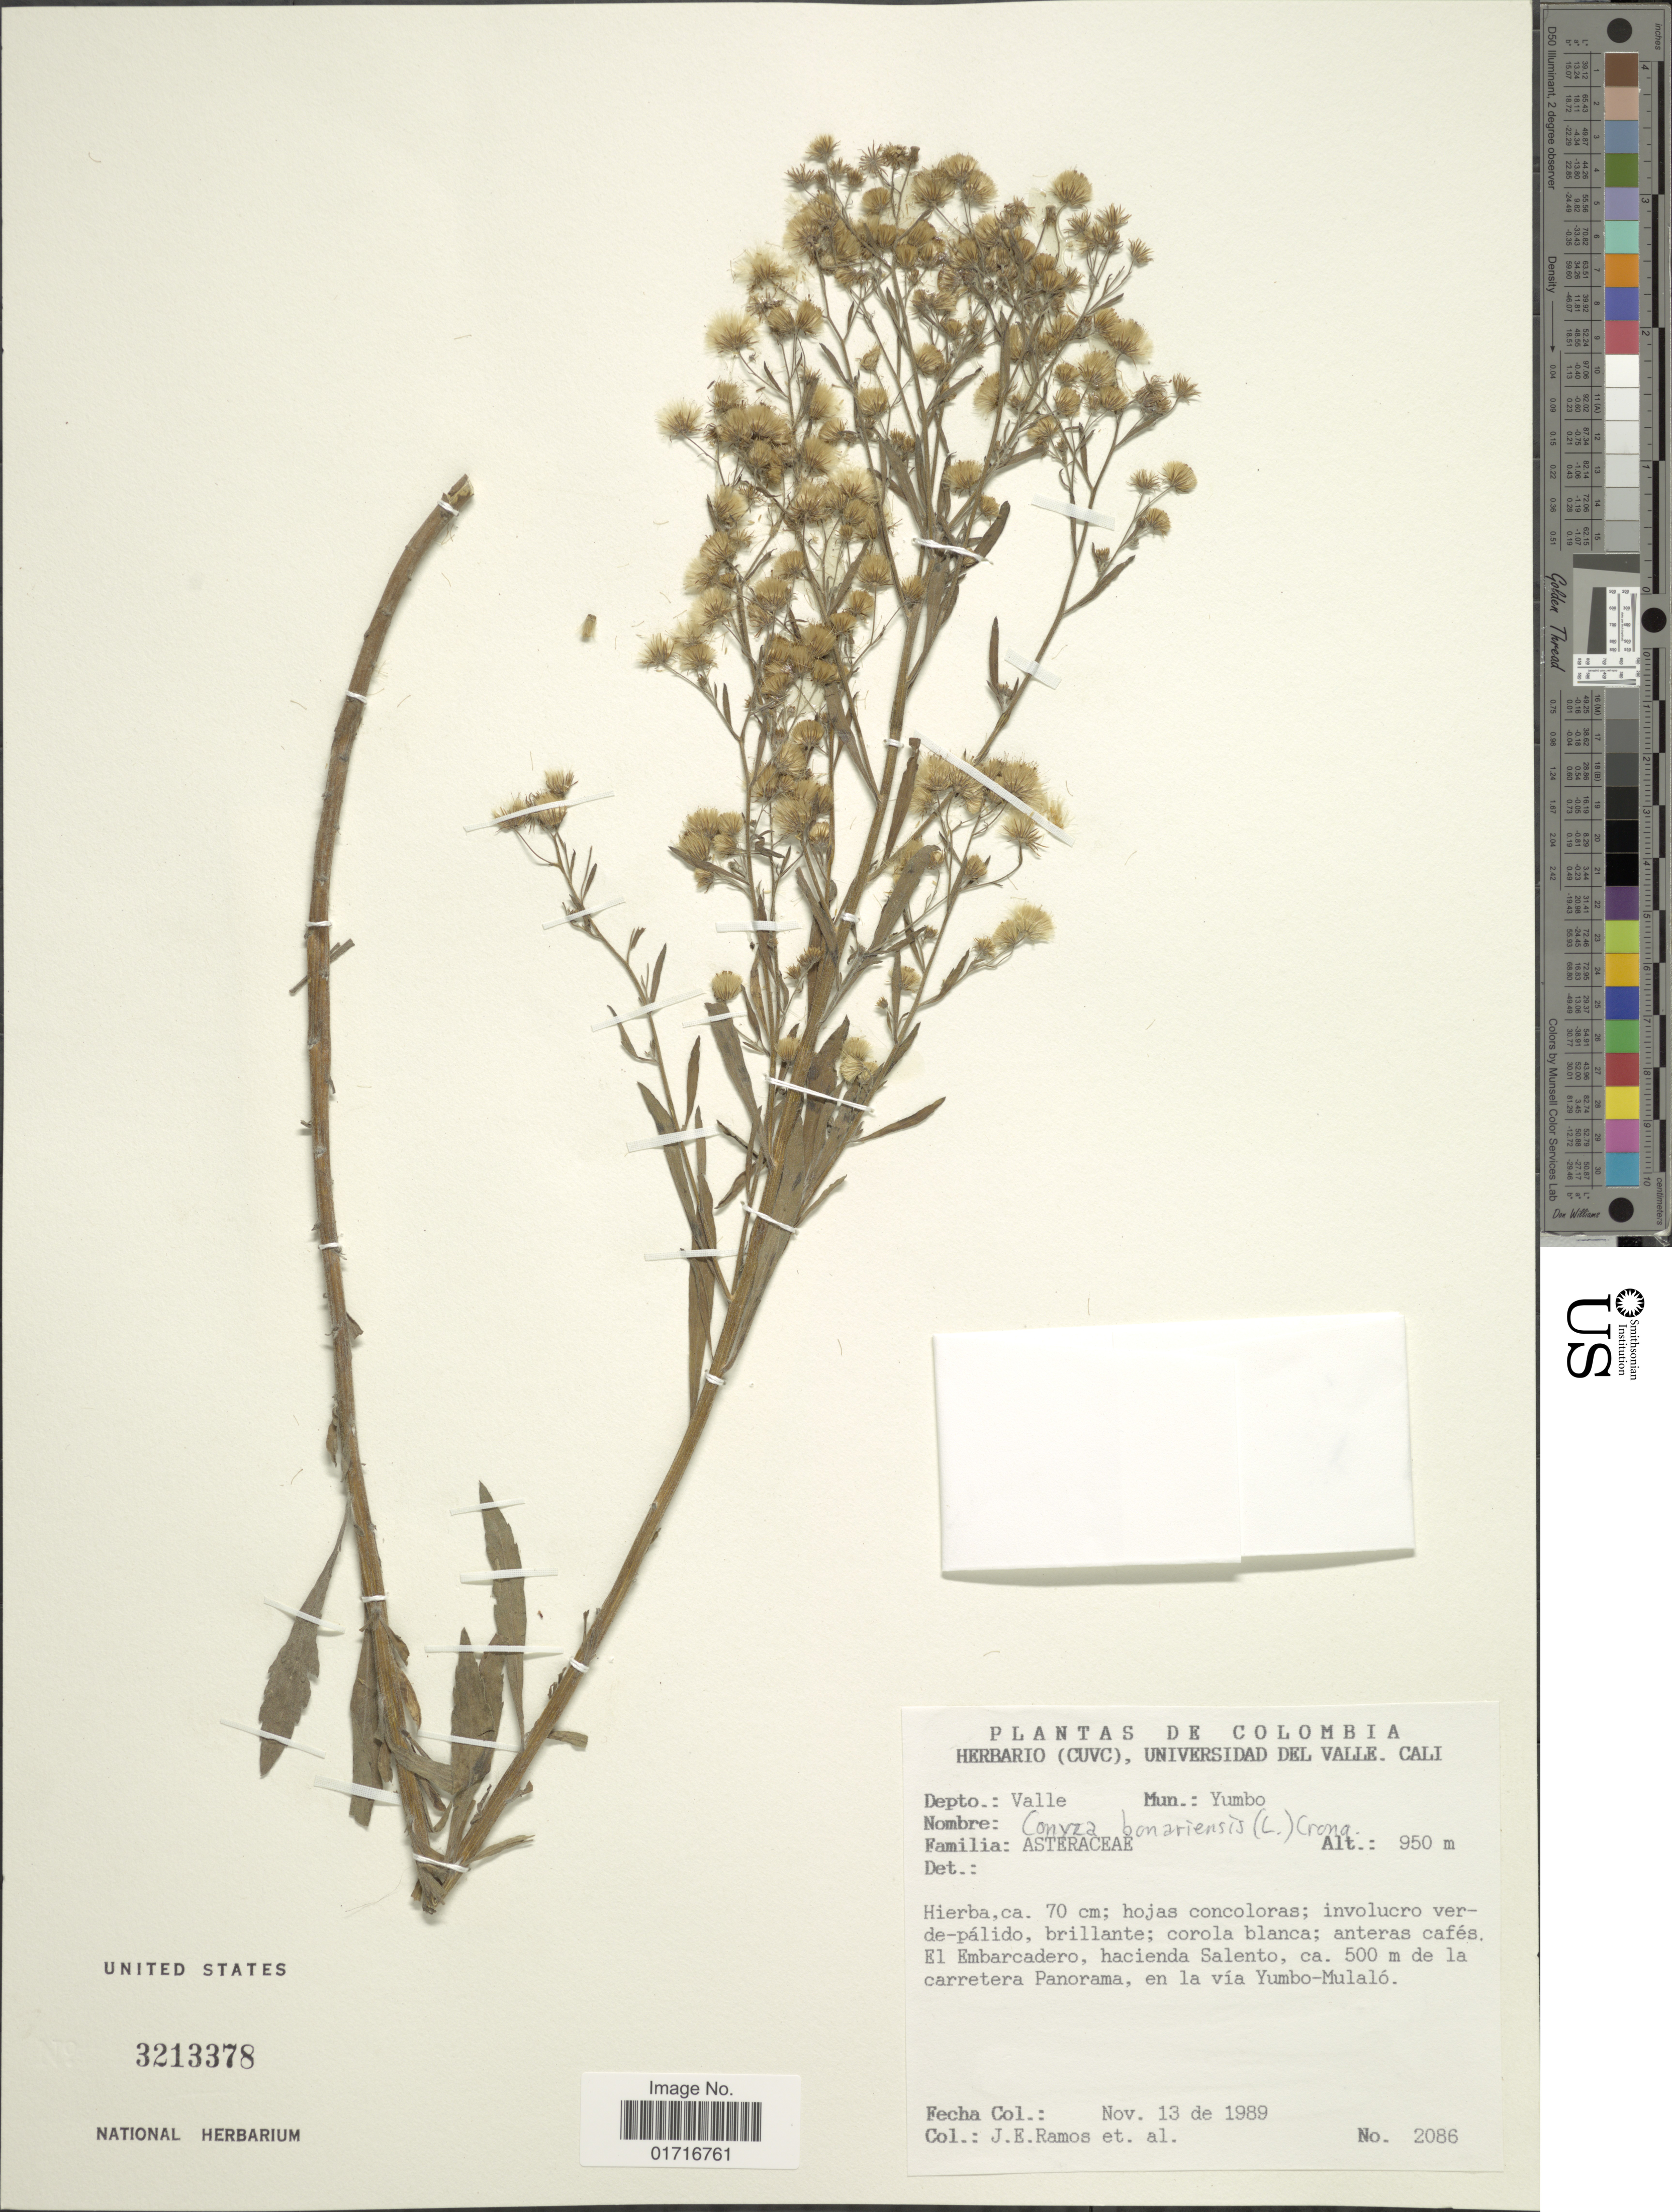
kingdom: Plantae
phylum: Tracheophyta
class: Magnoliopsida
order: Asterales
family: Asteraceae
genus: Conyza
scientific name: Conyza bonariensis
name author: (L.) Cronq.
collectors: J. E. Ramos & et al.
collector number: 2086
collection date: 1989-11-13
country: Colombia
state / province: Valle del Cauca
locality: Depto.: Valle, Mun.: Yumbo,. El Embarcadero, hacienda Salento, de la carretera Panorama, en la via Yumbo-Mulalo.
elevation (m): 500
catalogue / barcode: US 3213378